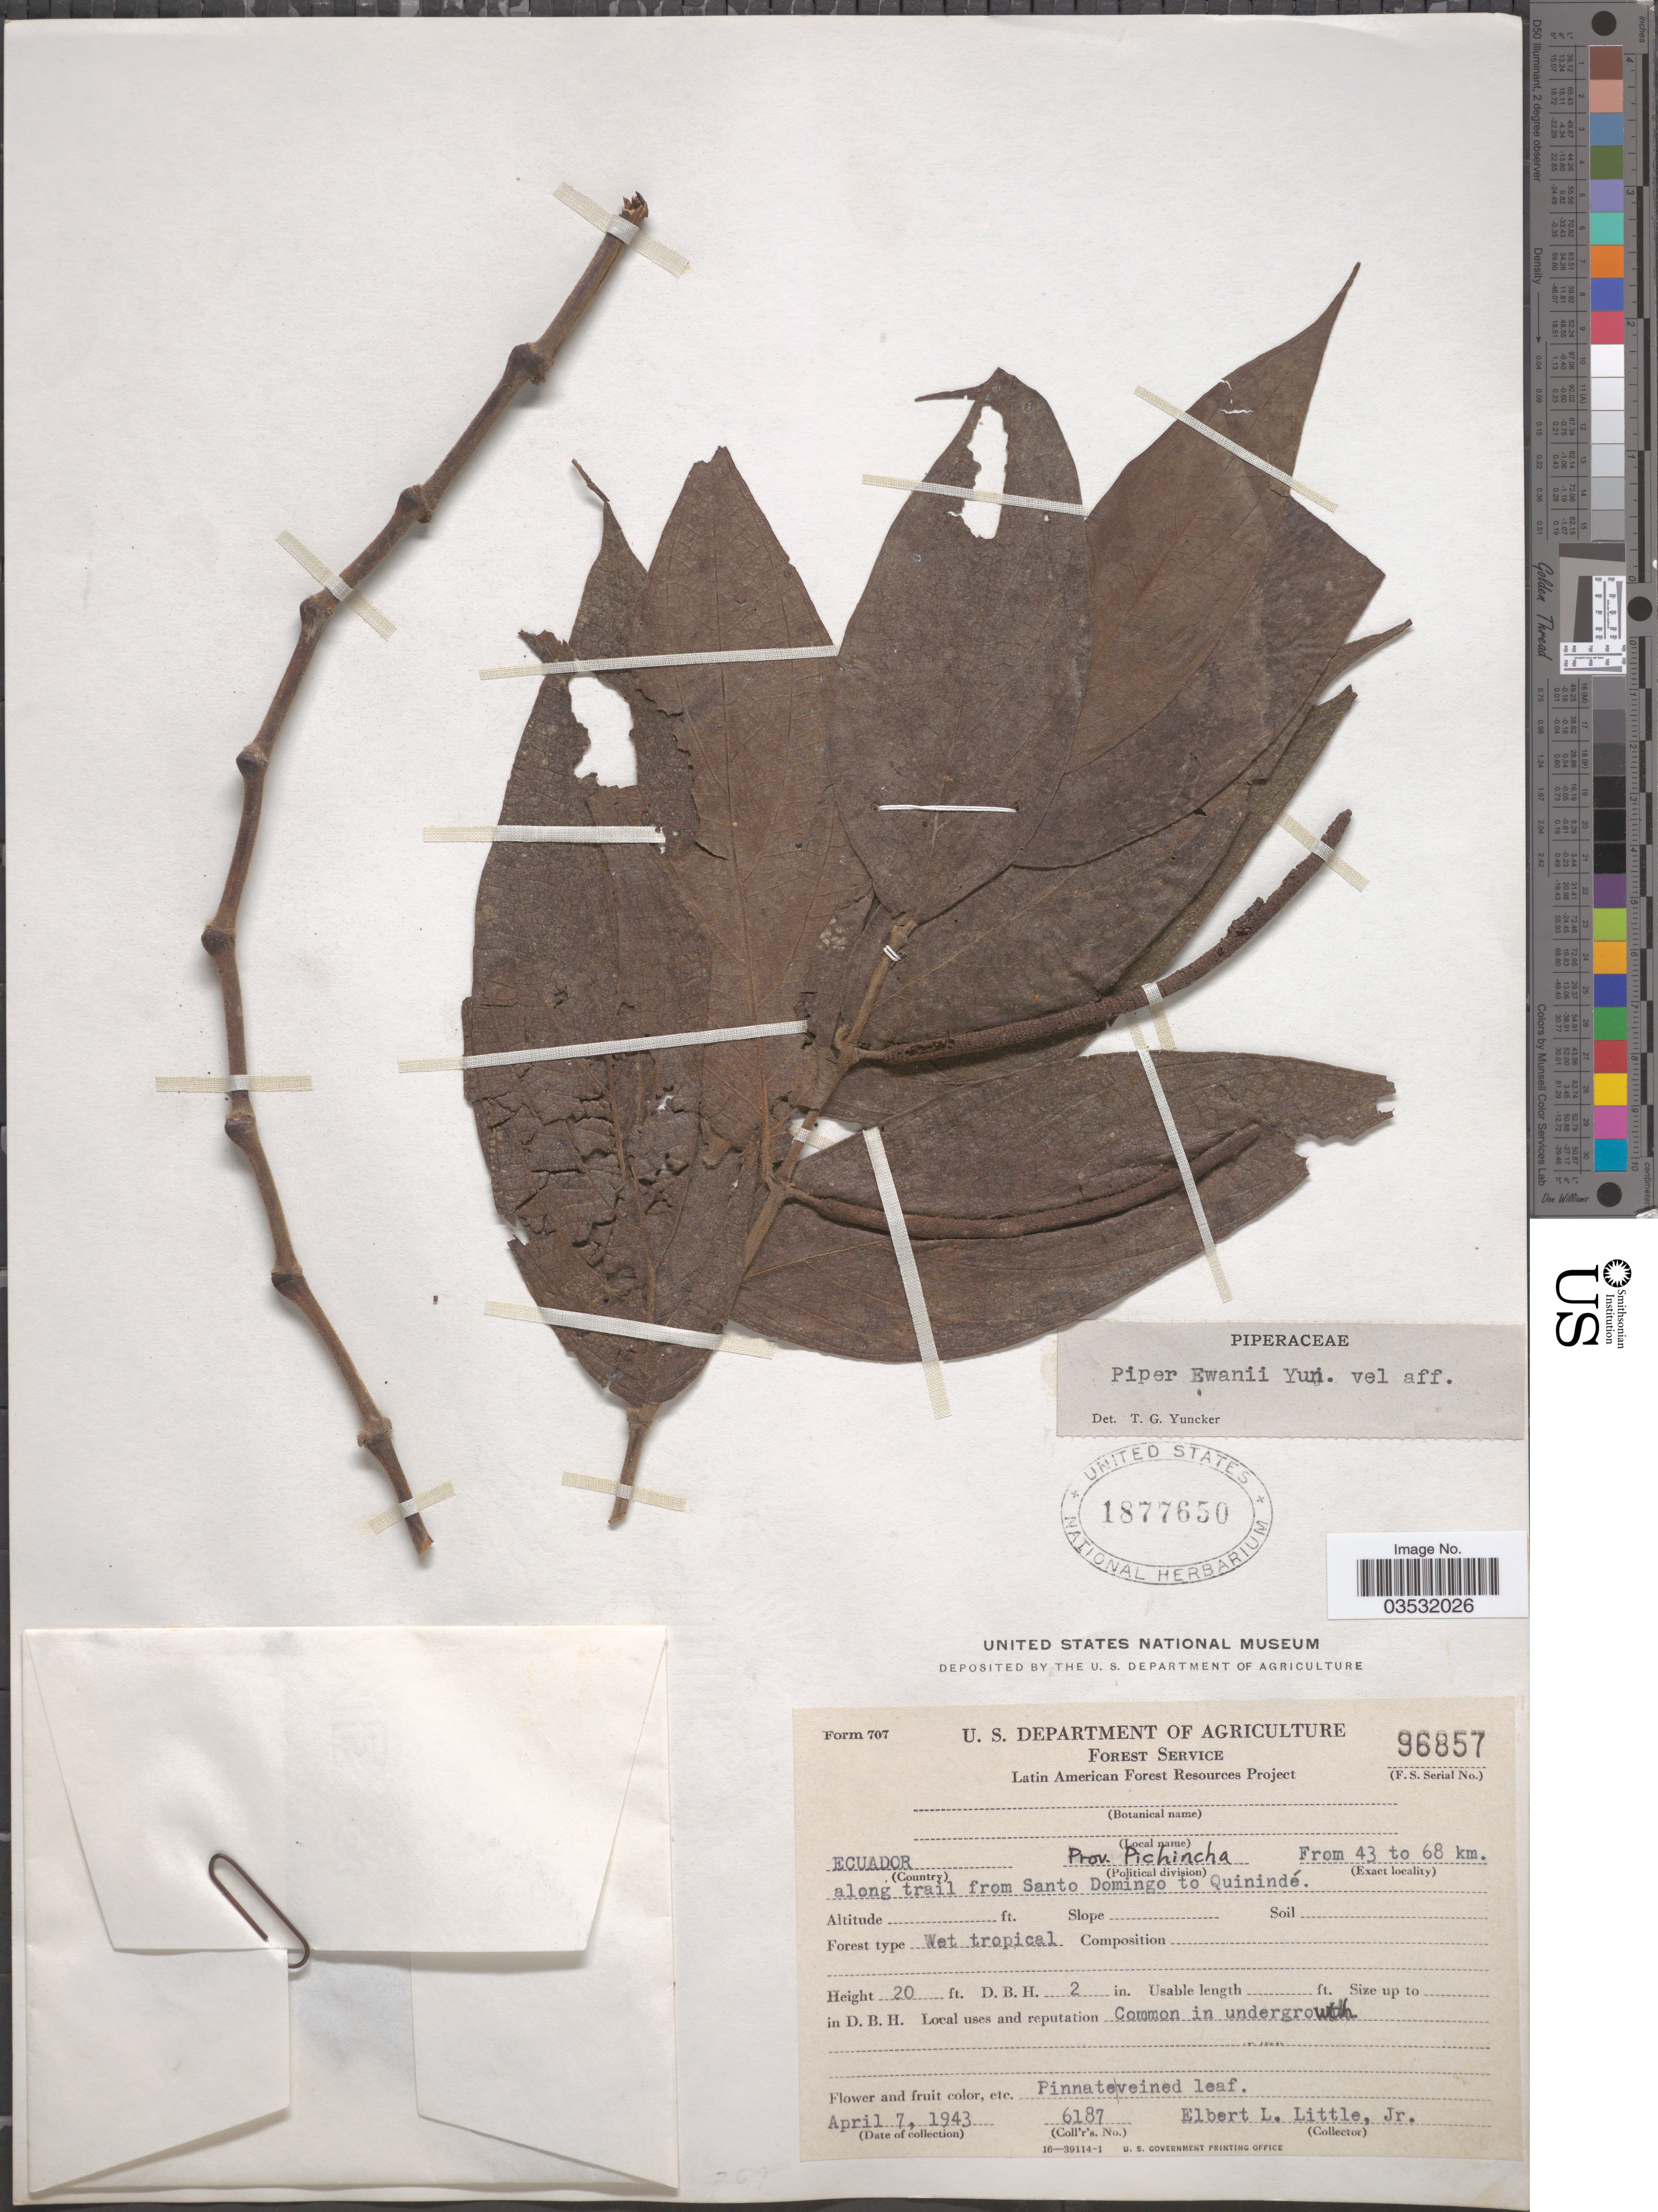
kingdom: Plantae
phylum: Tracheophyta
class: Magnoliopsida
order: Piperales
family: Piperaceae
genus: Piper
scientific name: Piper ewanii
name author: Yunck.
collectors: E. L. Little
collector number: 6187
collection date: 1943-04-07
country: Ecuador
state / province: Pichincha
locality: From 43 to 68 km. along trail from Santo Domingo to Quinindé.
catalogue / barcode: US 1877650